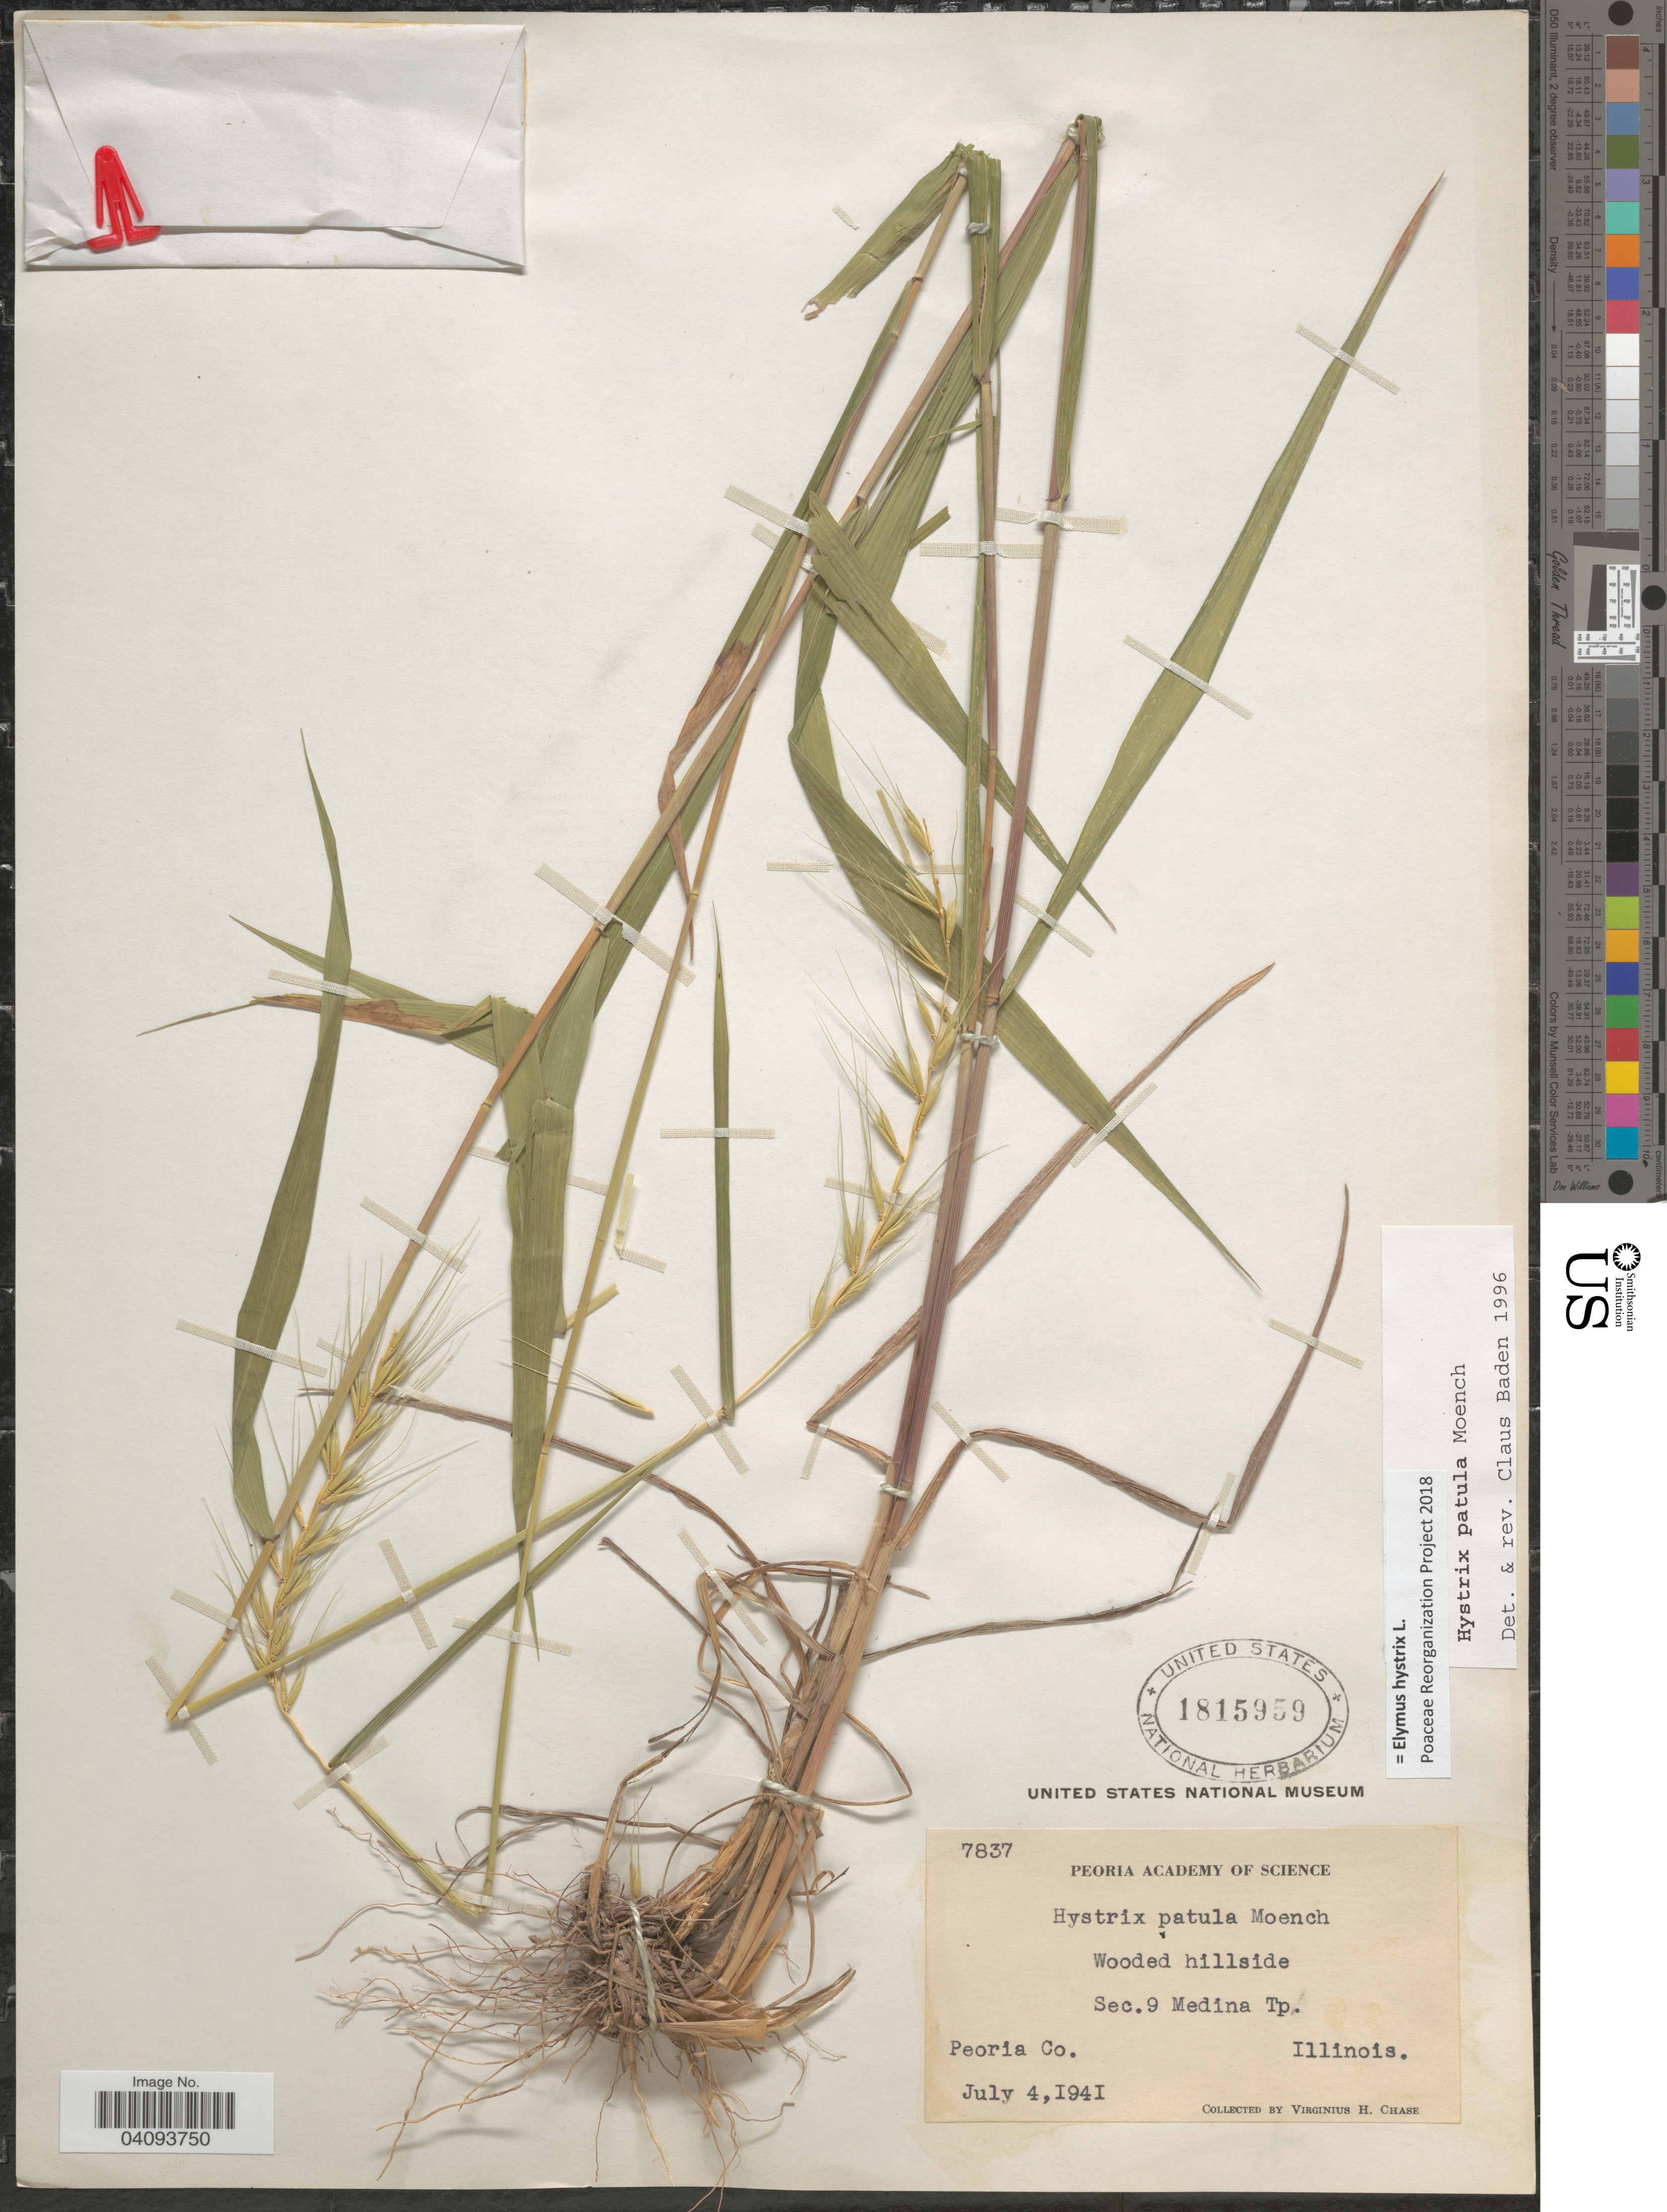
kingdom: Plantae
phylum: Tracheophyta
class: Liliopsida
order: Poales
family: Poaceae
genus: Elymus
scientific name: Elymus hystrix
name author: L.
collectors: V. H. Chase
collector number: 7837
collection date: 1941-07-04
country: United States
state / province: Illinois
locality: Sec. 9 Medina Tp. Peoria Co.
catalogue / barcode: US 1815959